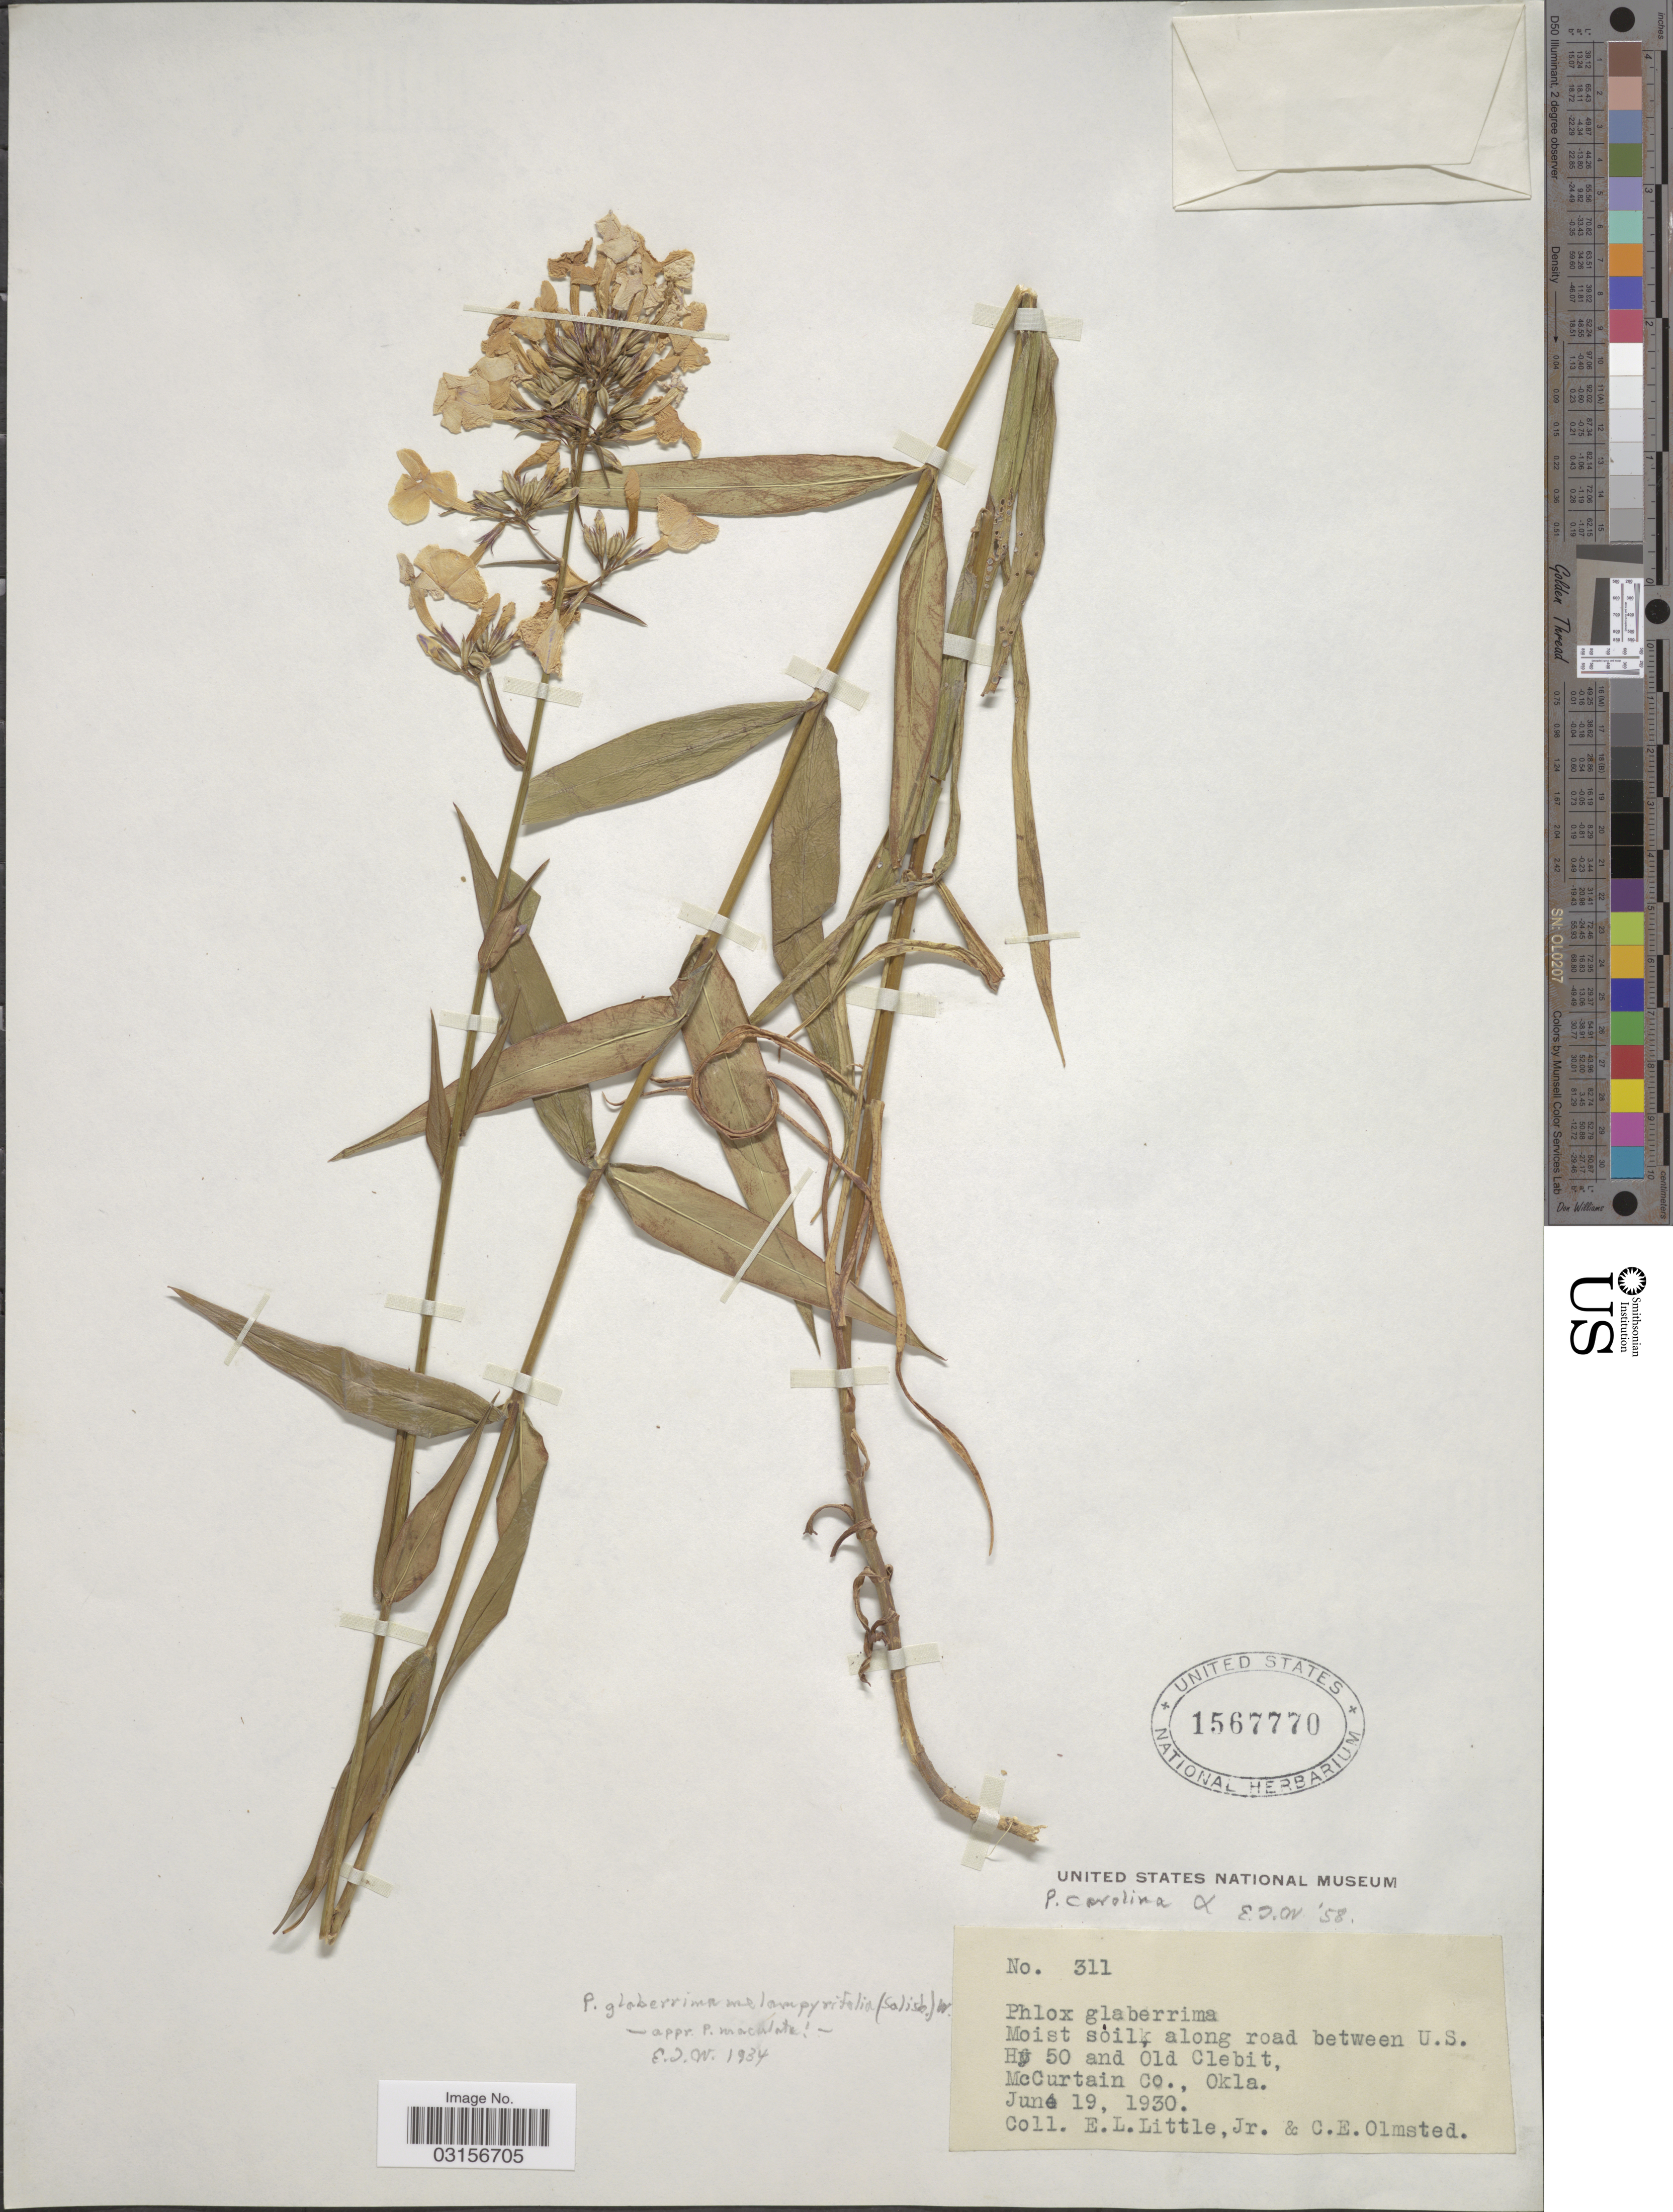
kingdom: Plantae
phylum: Tracheophyta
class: Magnoliopsida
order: Ericales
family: Polemoniaceae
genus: Phlox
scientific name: Phlox carolina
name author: L.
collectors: E. L. Little & C. Olmsted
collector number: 311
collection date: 1930-06-19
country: United States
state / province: Oklahoma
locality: Moist soil, along road between U.S. Hy 50 and Old Clebit, McCurtain Co., Okla.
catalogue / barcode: US 1567770